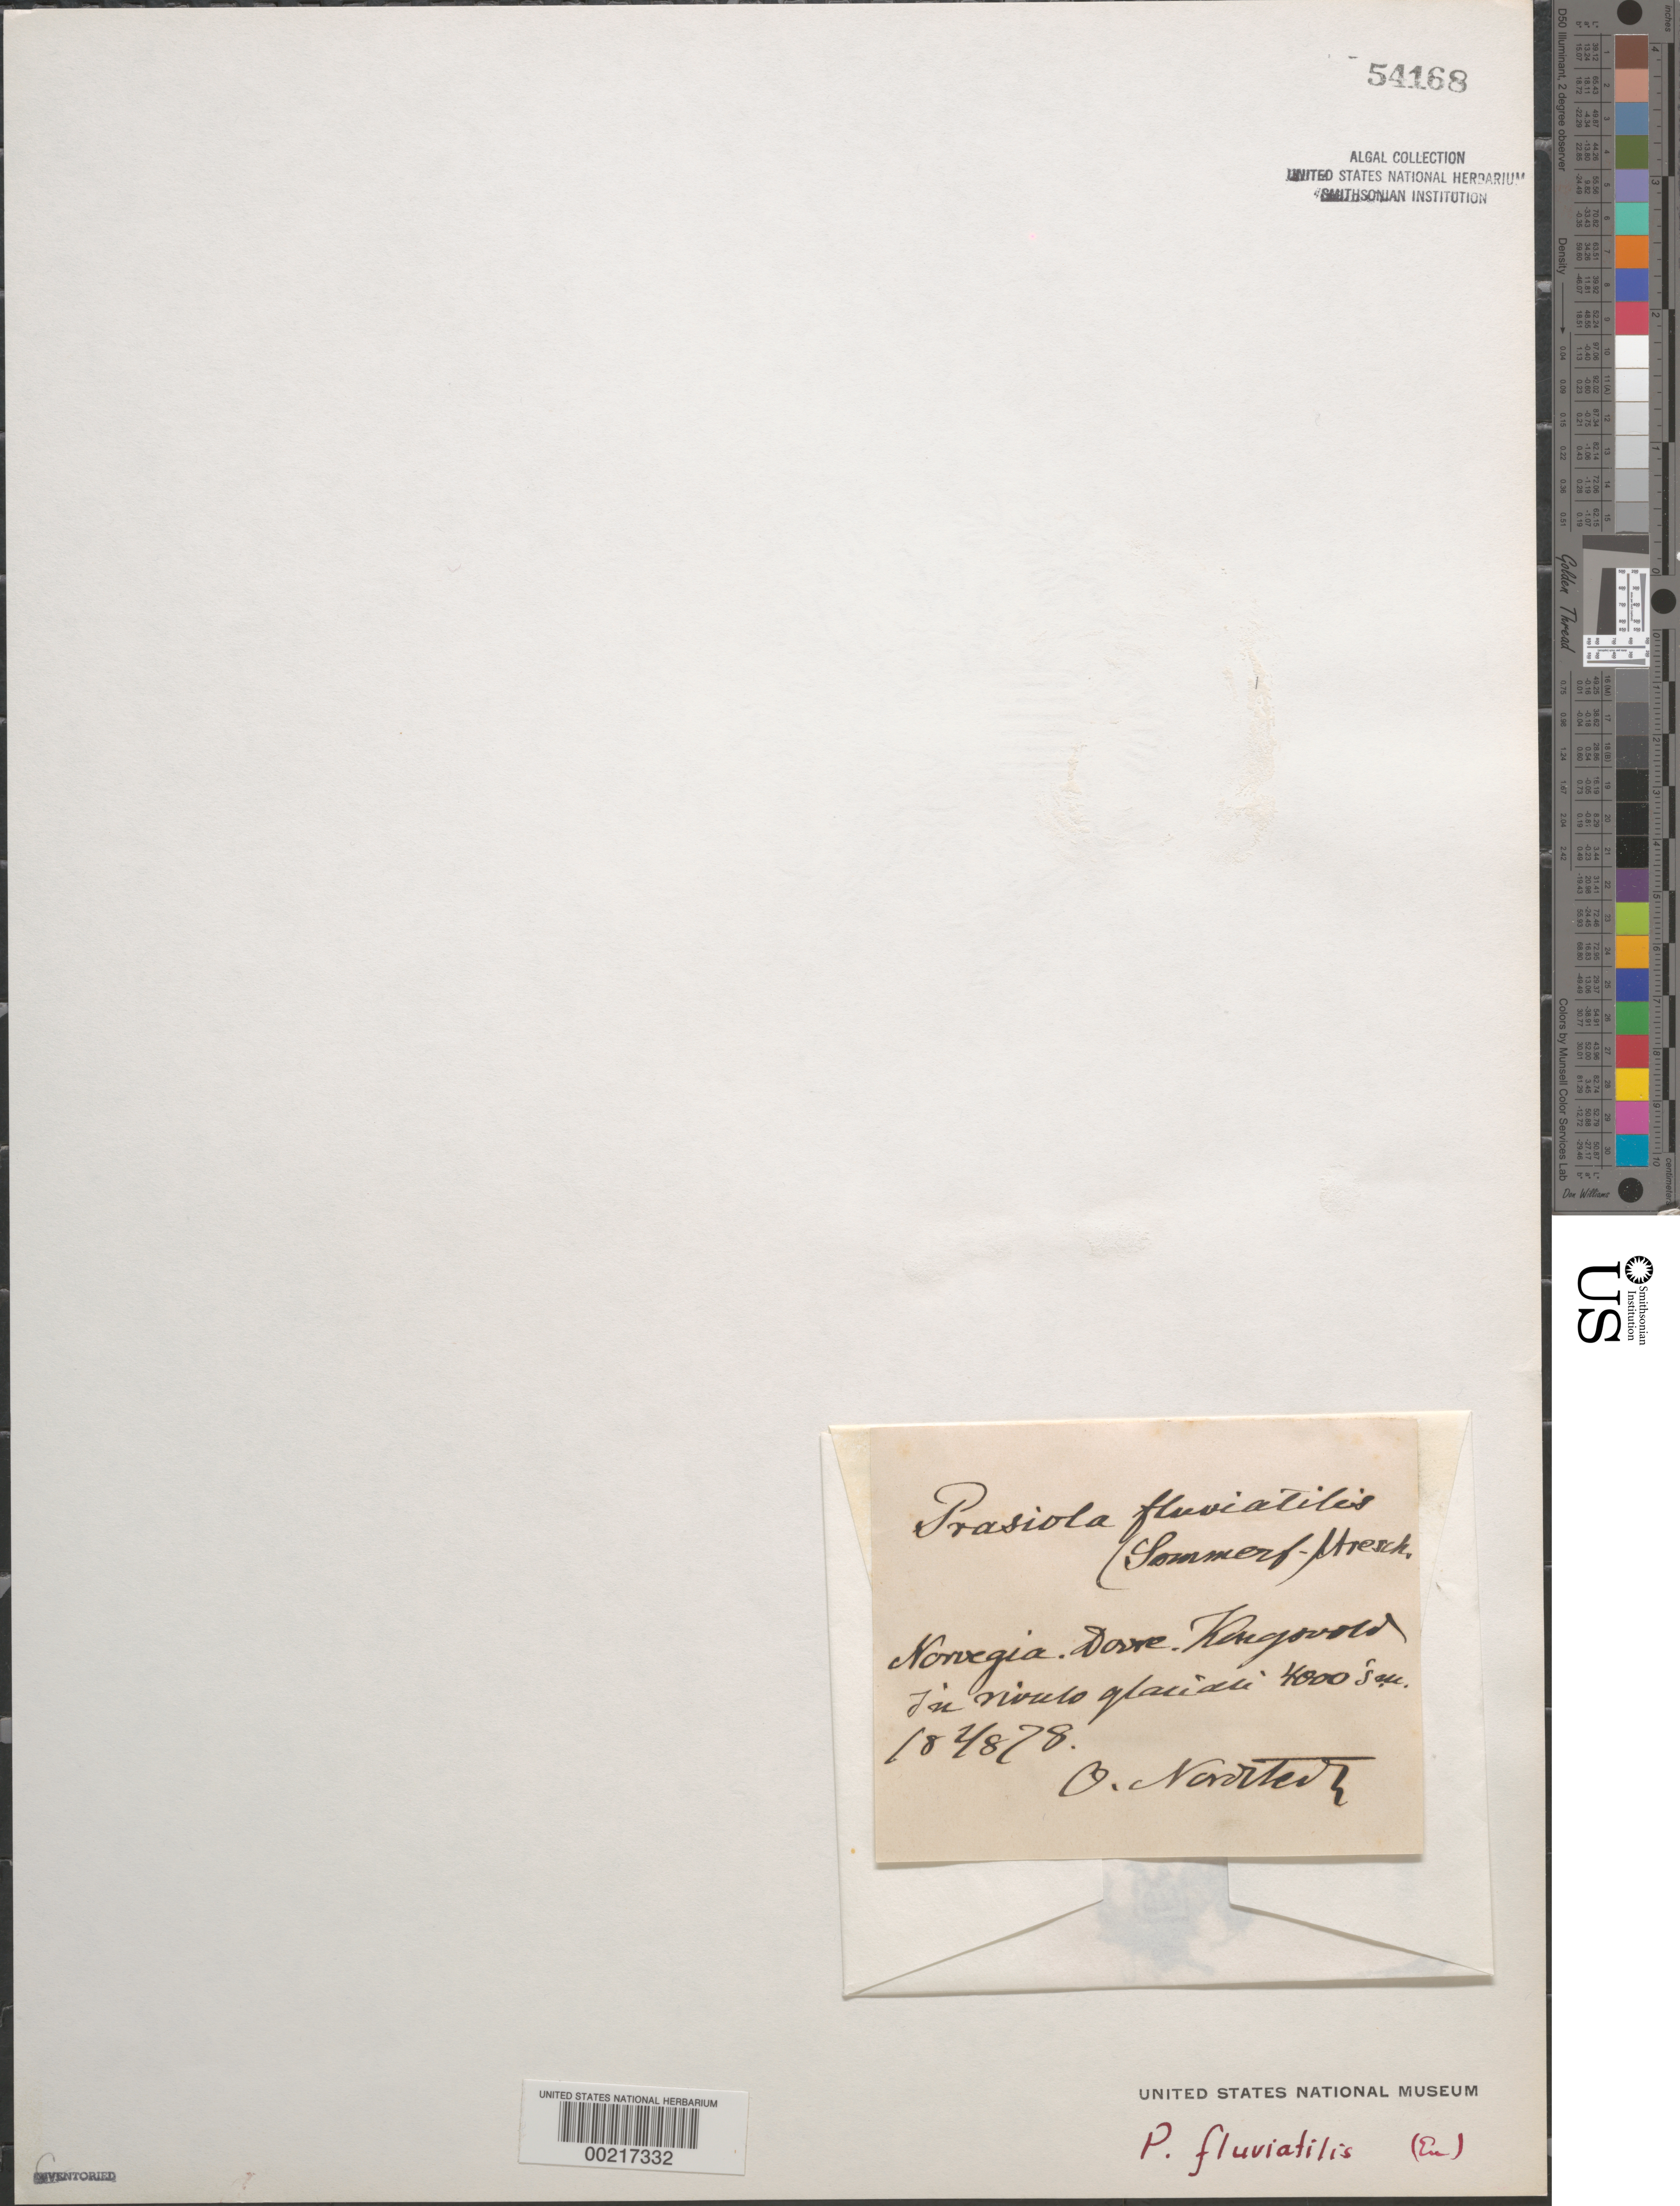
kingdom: Plantae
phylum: Chlorophyta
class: Trebouxiophyceae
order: Prasiolales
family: Prasiolaceae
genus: Prasiola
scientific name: Prasiola fluviatilis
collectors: C. F. O. Nordstedt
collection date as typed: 02 Aug 1878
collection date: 1878-08-02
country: Norway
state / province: Oppland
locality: Dovre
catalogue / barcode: US 54168